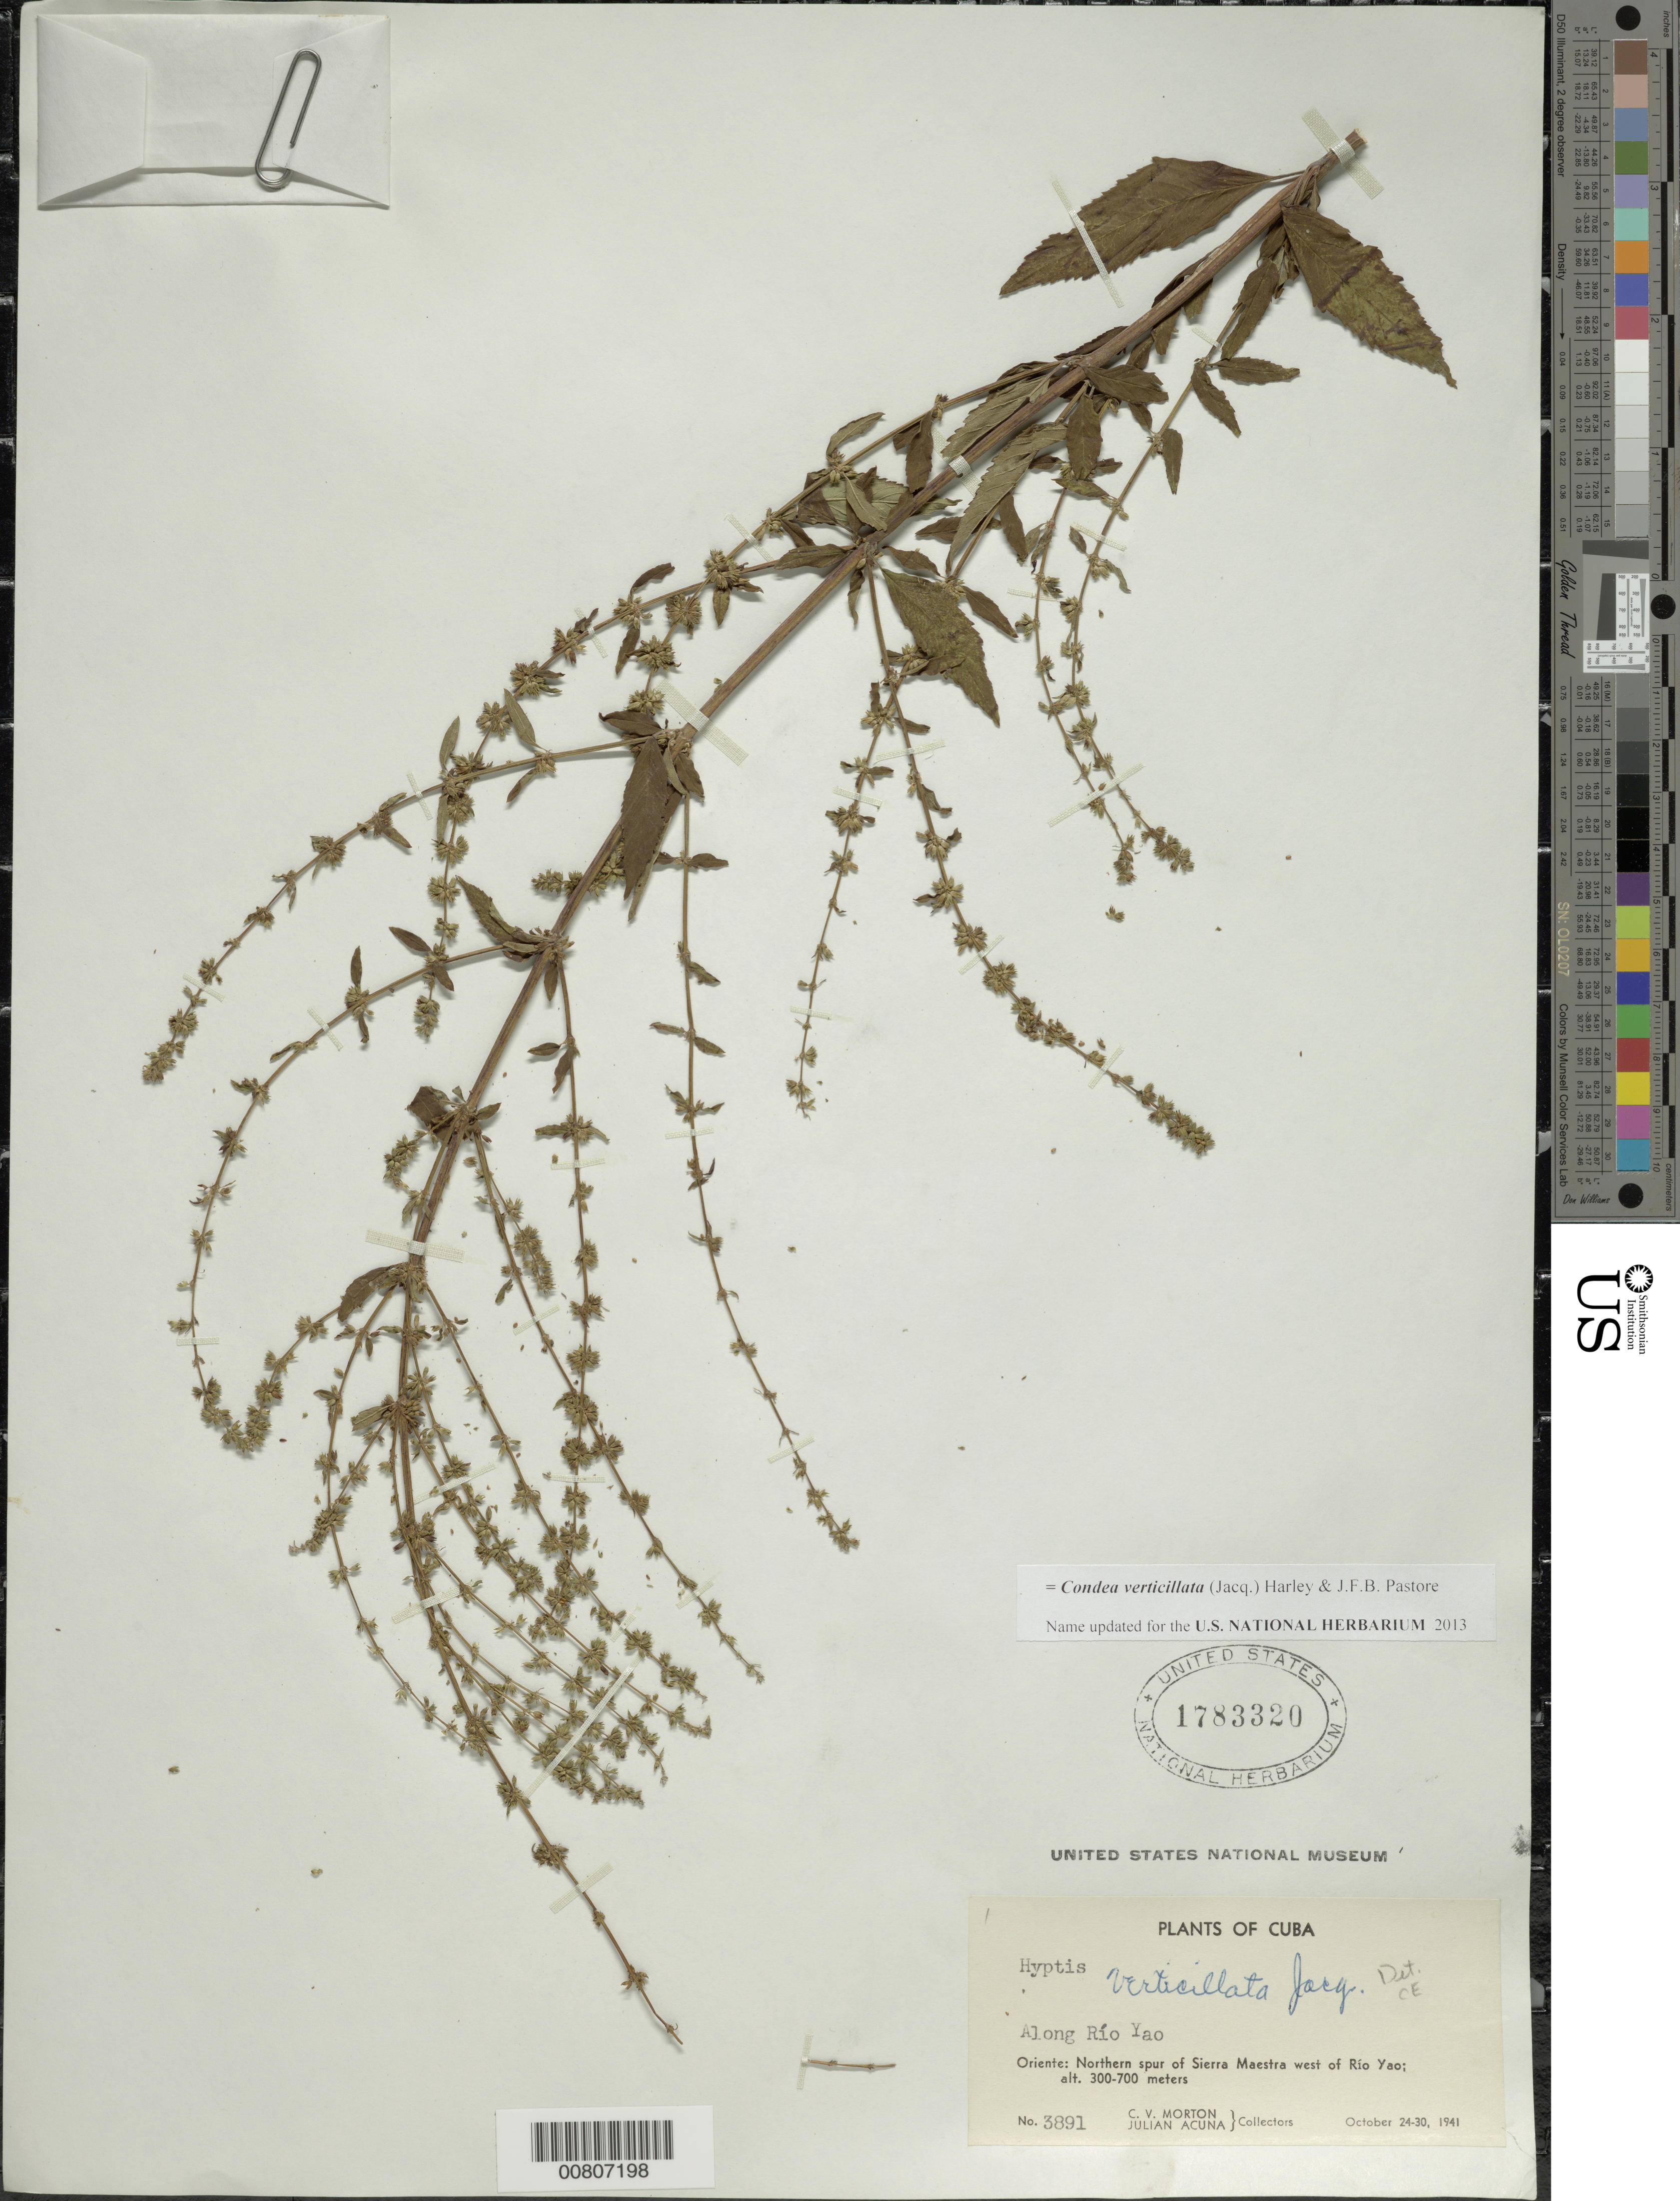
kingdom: Plantae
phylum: Tracheophyta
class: Magnoliopsida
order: Lamiales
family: Lamiaceae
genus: Hyptis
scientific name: Hyptis verticillata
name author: Jacq.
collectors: C. V. Morton & J. Acuña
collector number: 3891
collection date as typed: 24 Oct 1941 to 30 Oct 1941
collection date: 1941-10-24/1941-10-30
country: Cuba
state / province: Oriente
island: Cuba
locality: Sierra Maestra, northern spur, along Río Yao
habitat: Along river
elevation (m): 300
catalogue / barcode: US 1783320